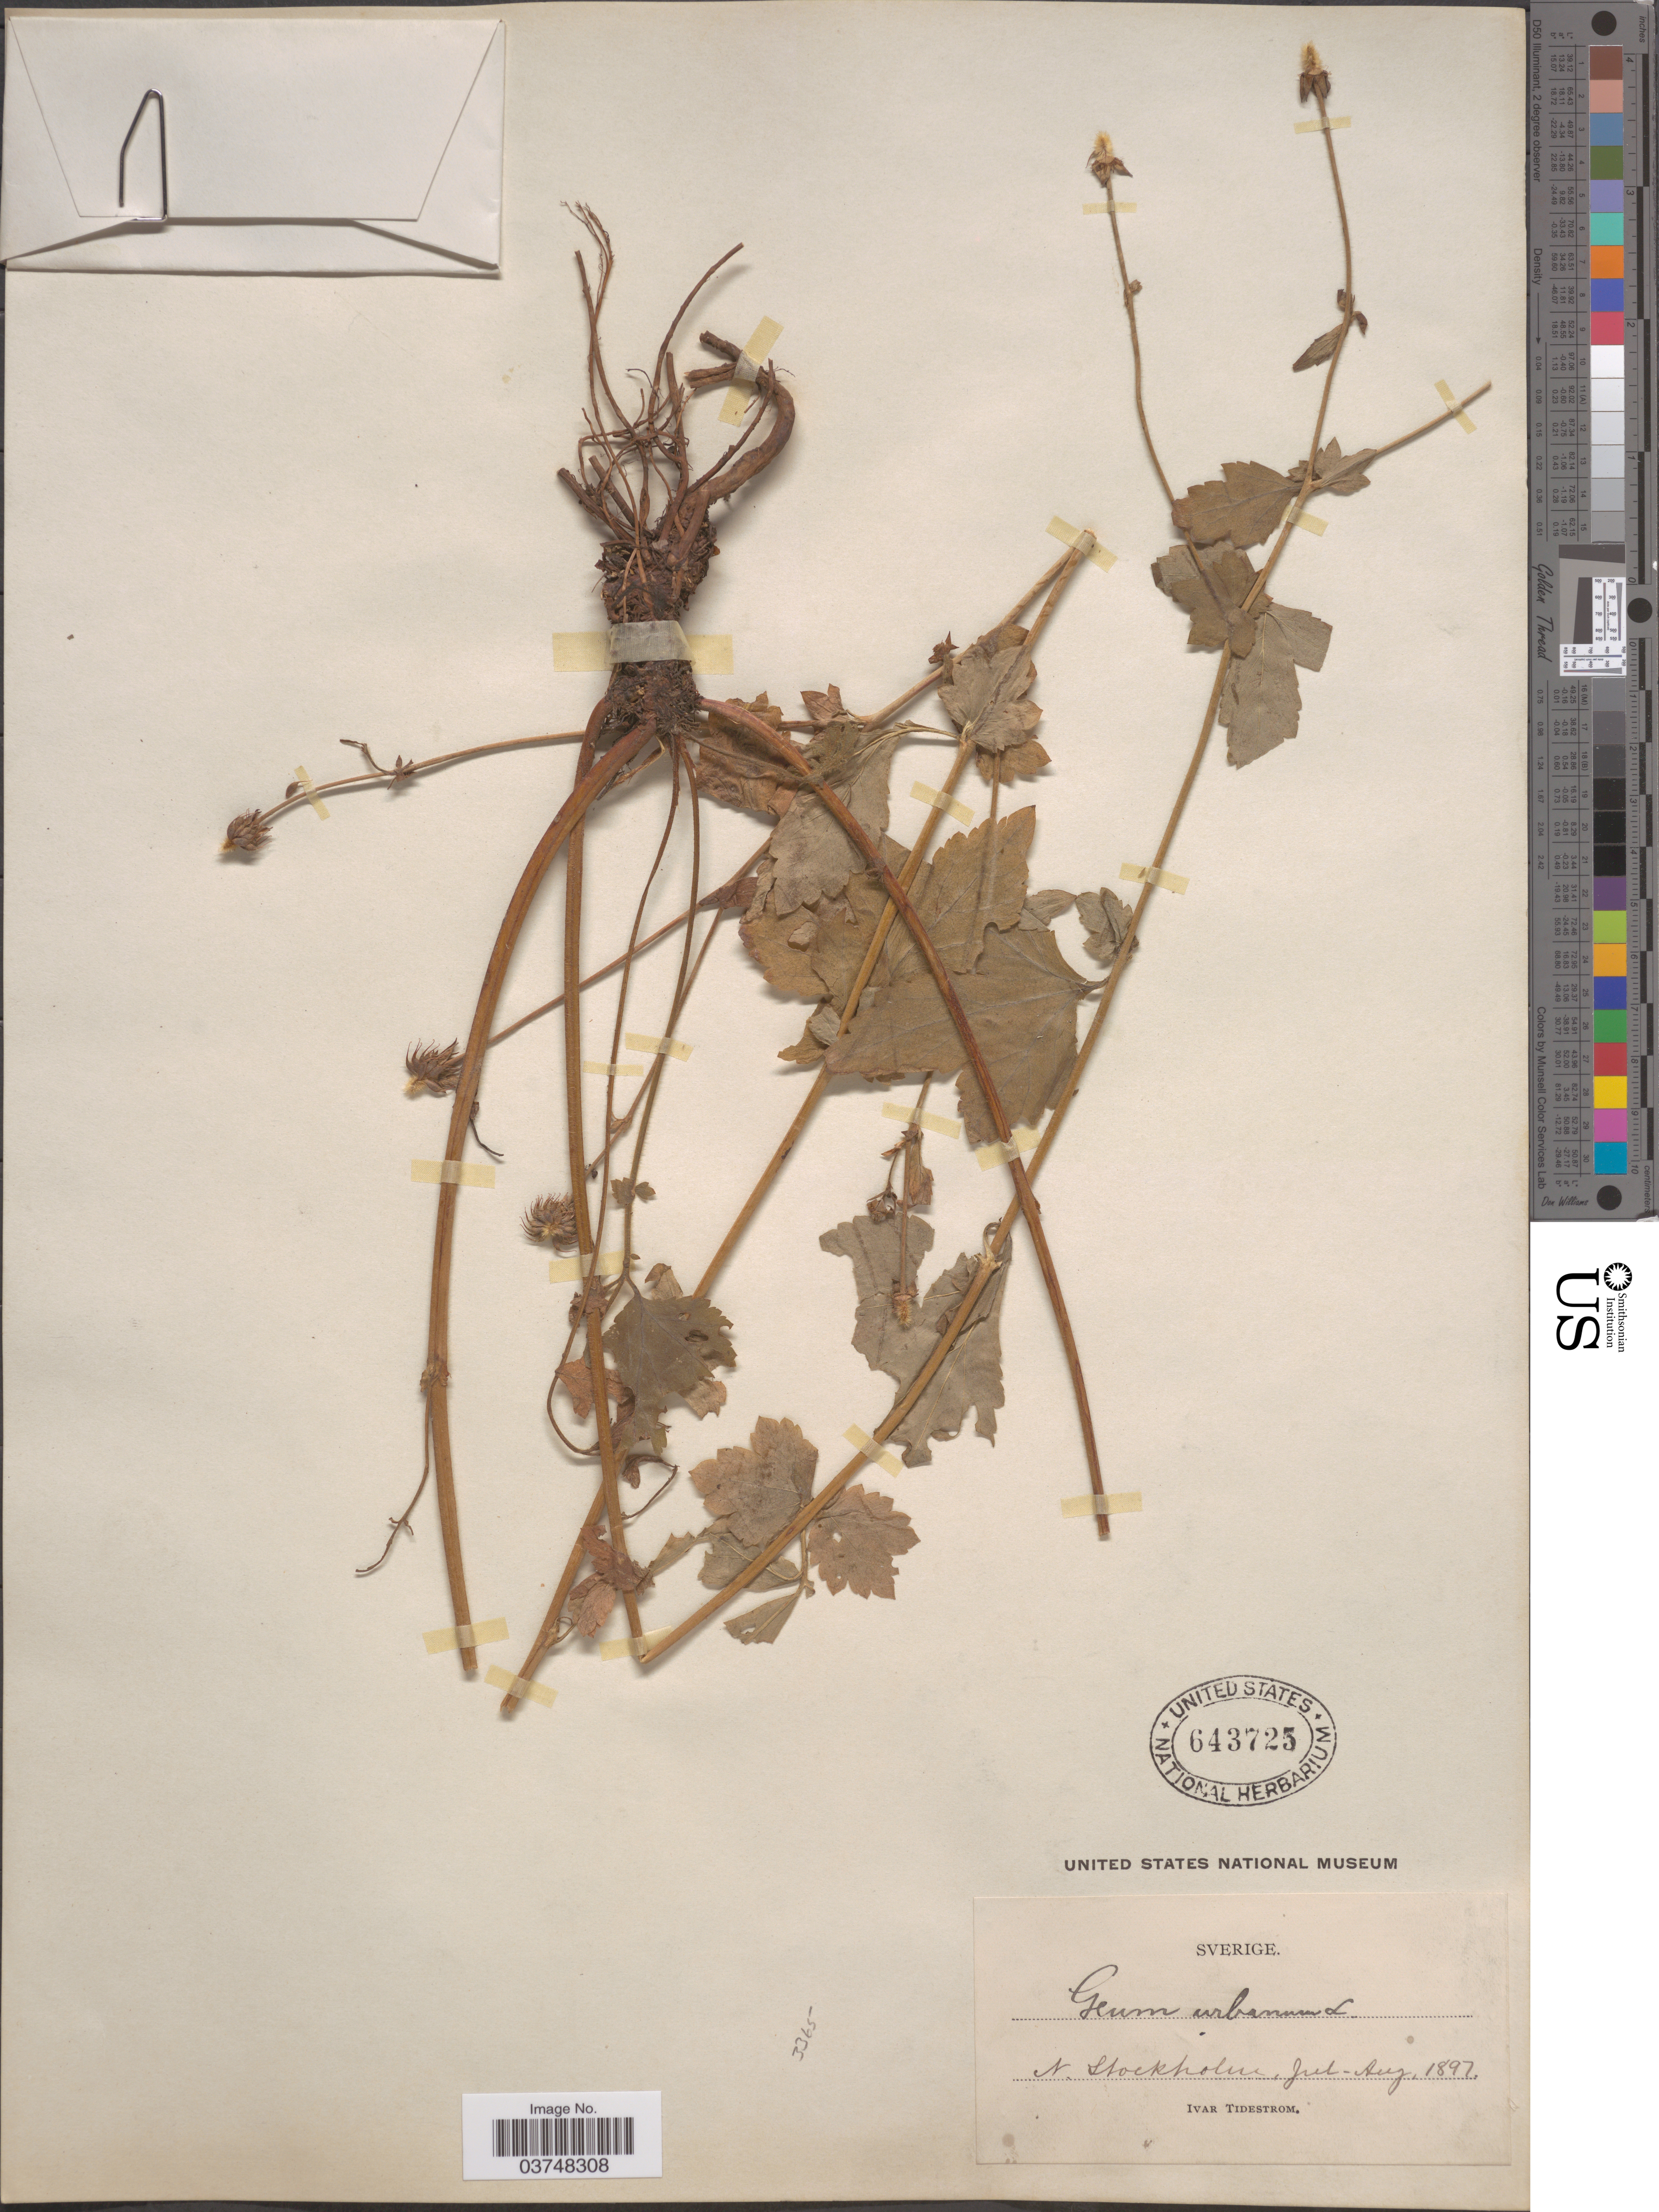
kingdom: Plantae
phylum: Tracheophyta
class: Magnoliopsida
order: Rosales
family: Rosaceae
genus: Geum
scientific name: Geum urbanum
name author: L.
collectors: I. F. Tidestrom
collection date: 1897-07/1897-08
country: Sweden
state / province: Stockholm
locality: Sverige. N. Stockholm.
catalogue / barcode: US 643725